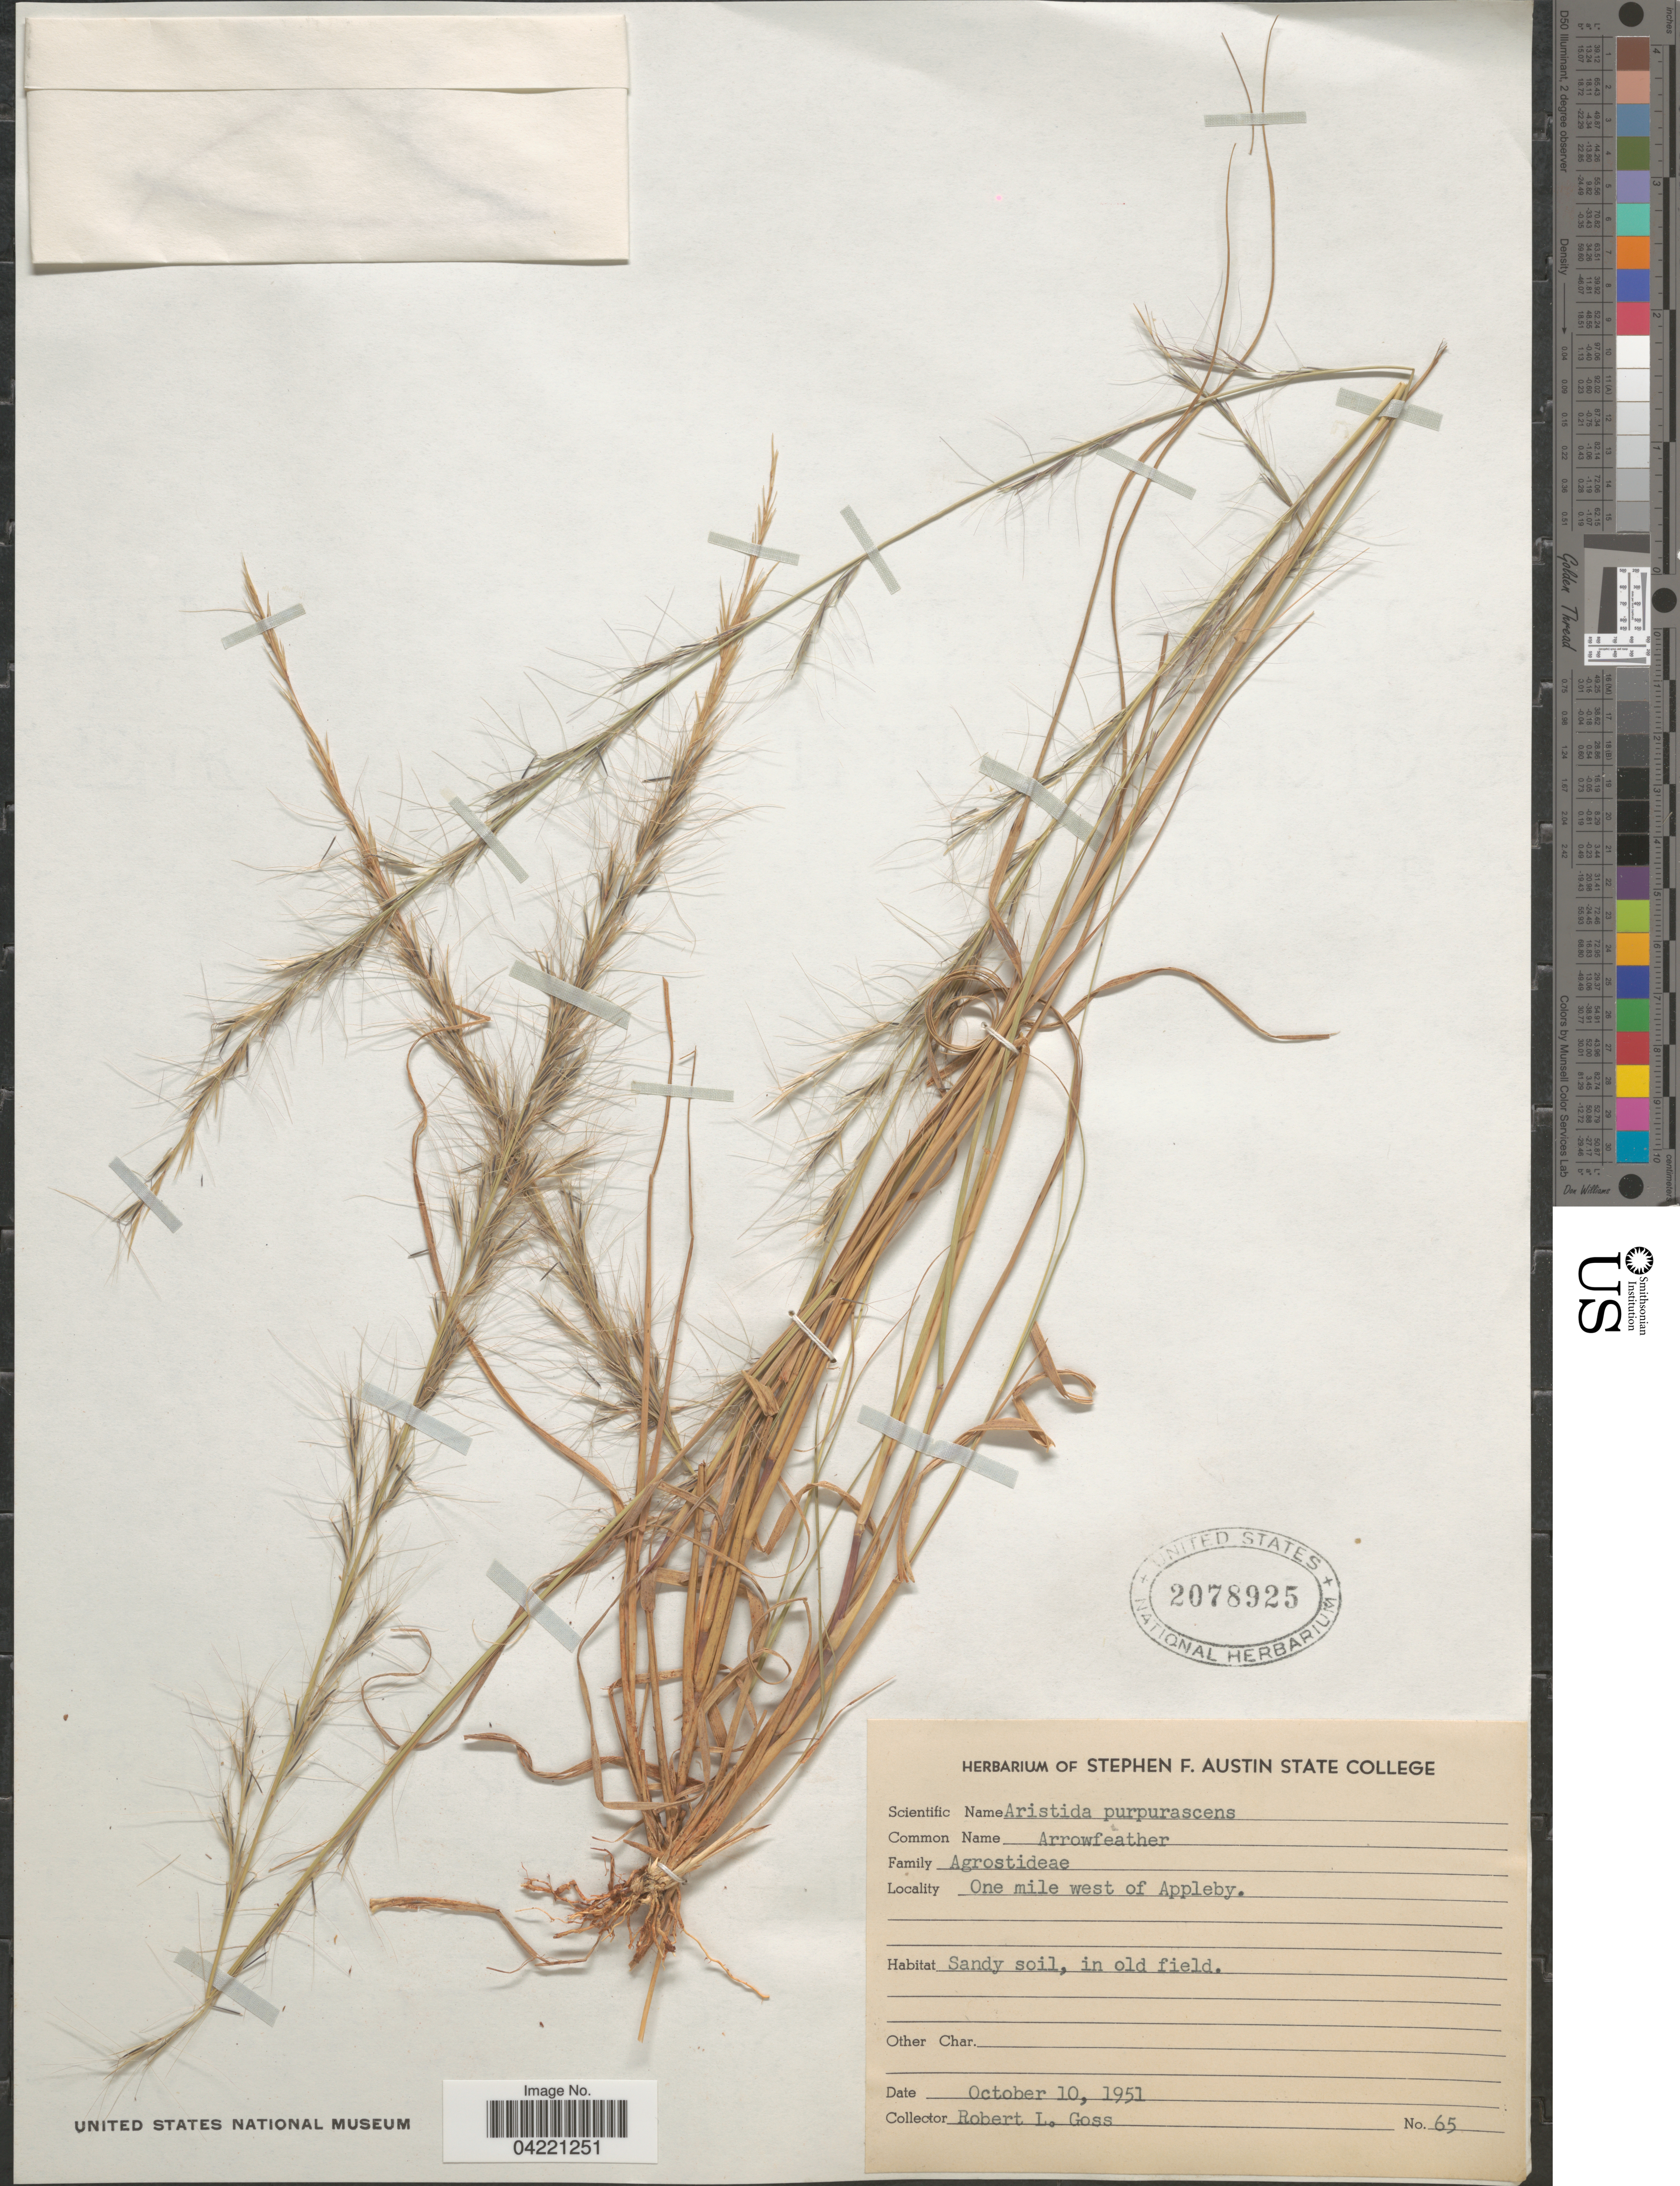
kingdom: Plantae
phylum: Tracheophyta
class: Liliopsida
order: Poales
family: Poaceae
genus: Aristida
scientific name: Aristida purpurascens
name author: Poir.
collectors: R. Goss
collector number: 65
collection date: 1951-10-10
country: United States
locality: One mile west of Appleby.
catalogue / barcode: US 2078925